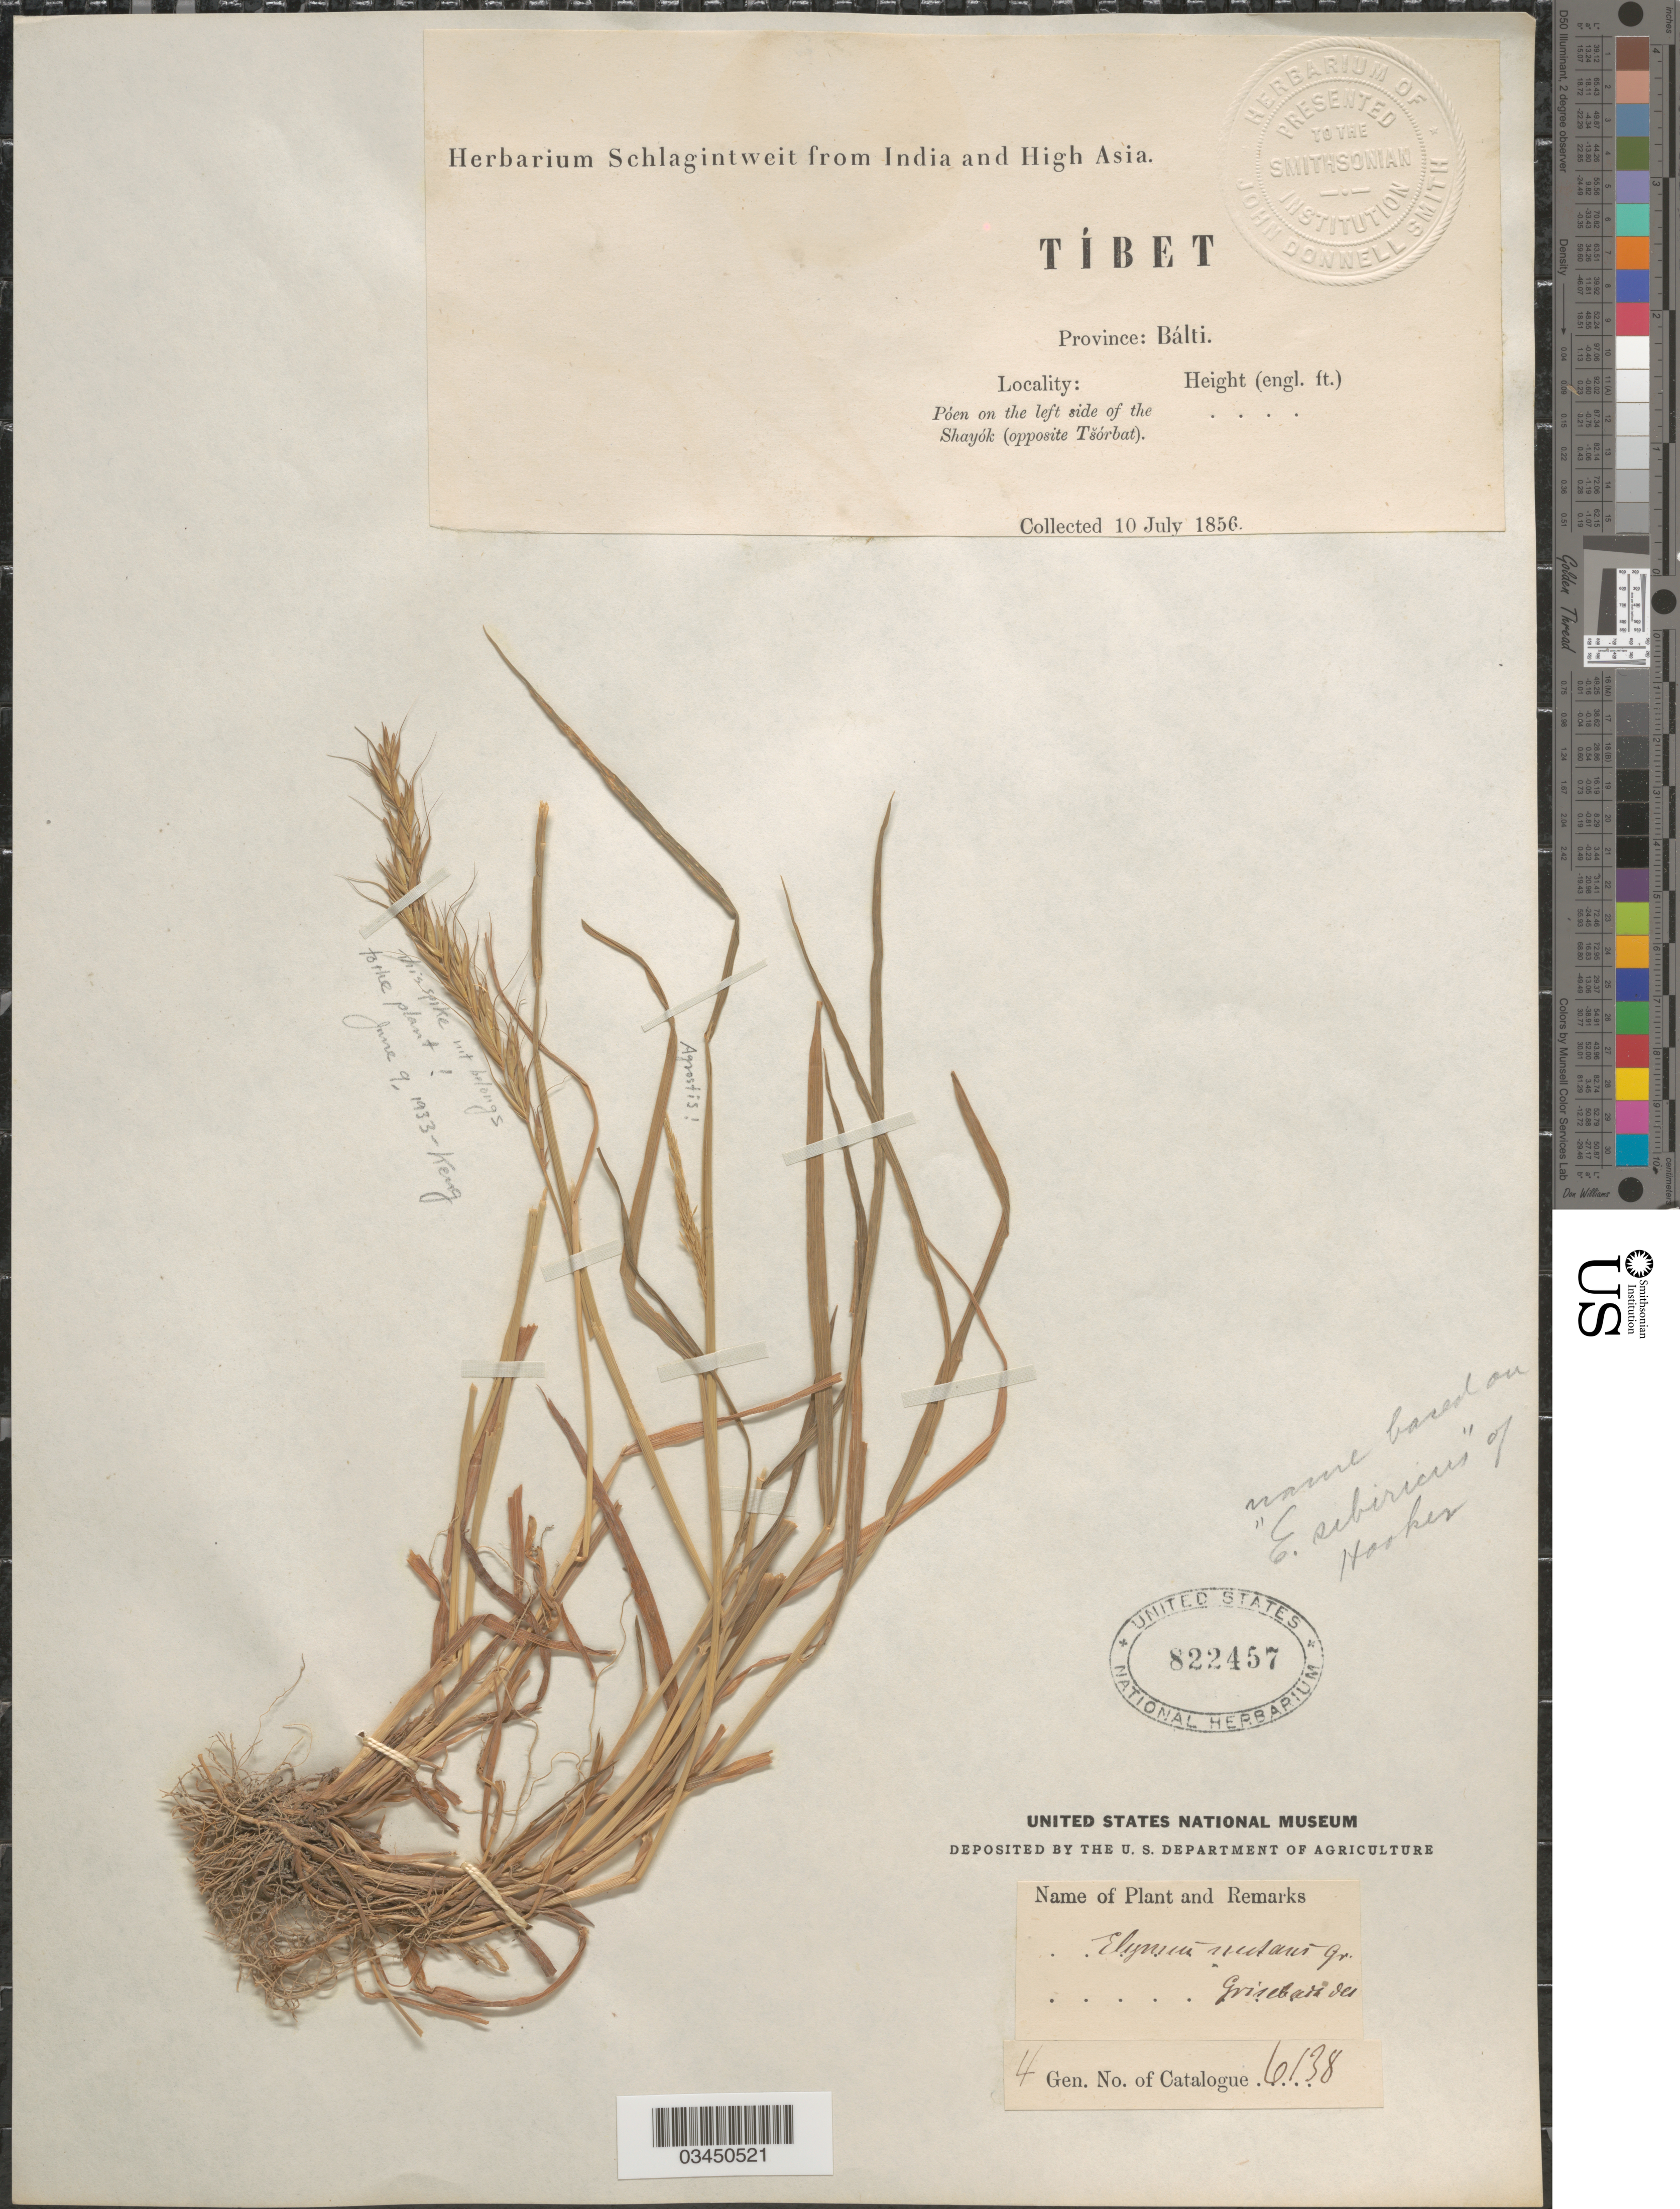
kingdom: Plantae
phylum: Tracheophyta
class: Liliopsida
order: Poales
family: Poaceae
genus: Elymus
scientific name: Elymus nutans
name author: Griseb.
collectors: ex herb. Schlagintweit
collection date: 1956-07-10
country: China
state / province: Xizang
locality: Tíbet. Province: Bálti. Póen on the left side of the Shayók (opposite Tšórbat).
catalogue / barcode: US 822457